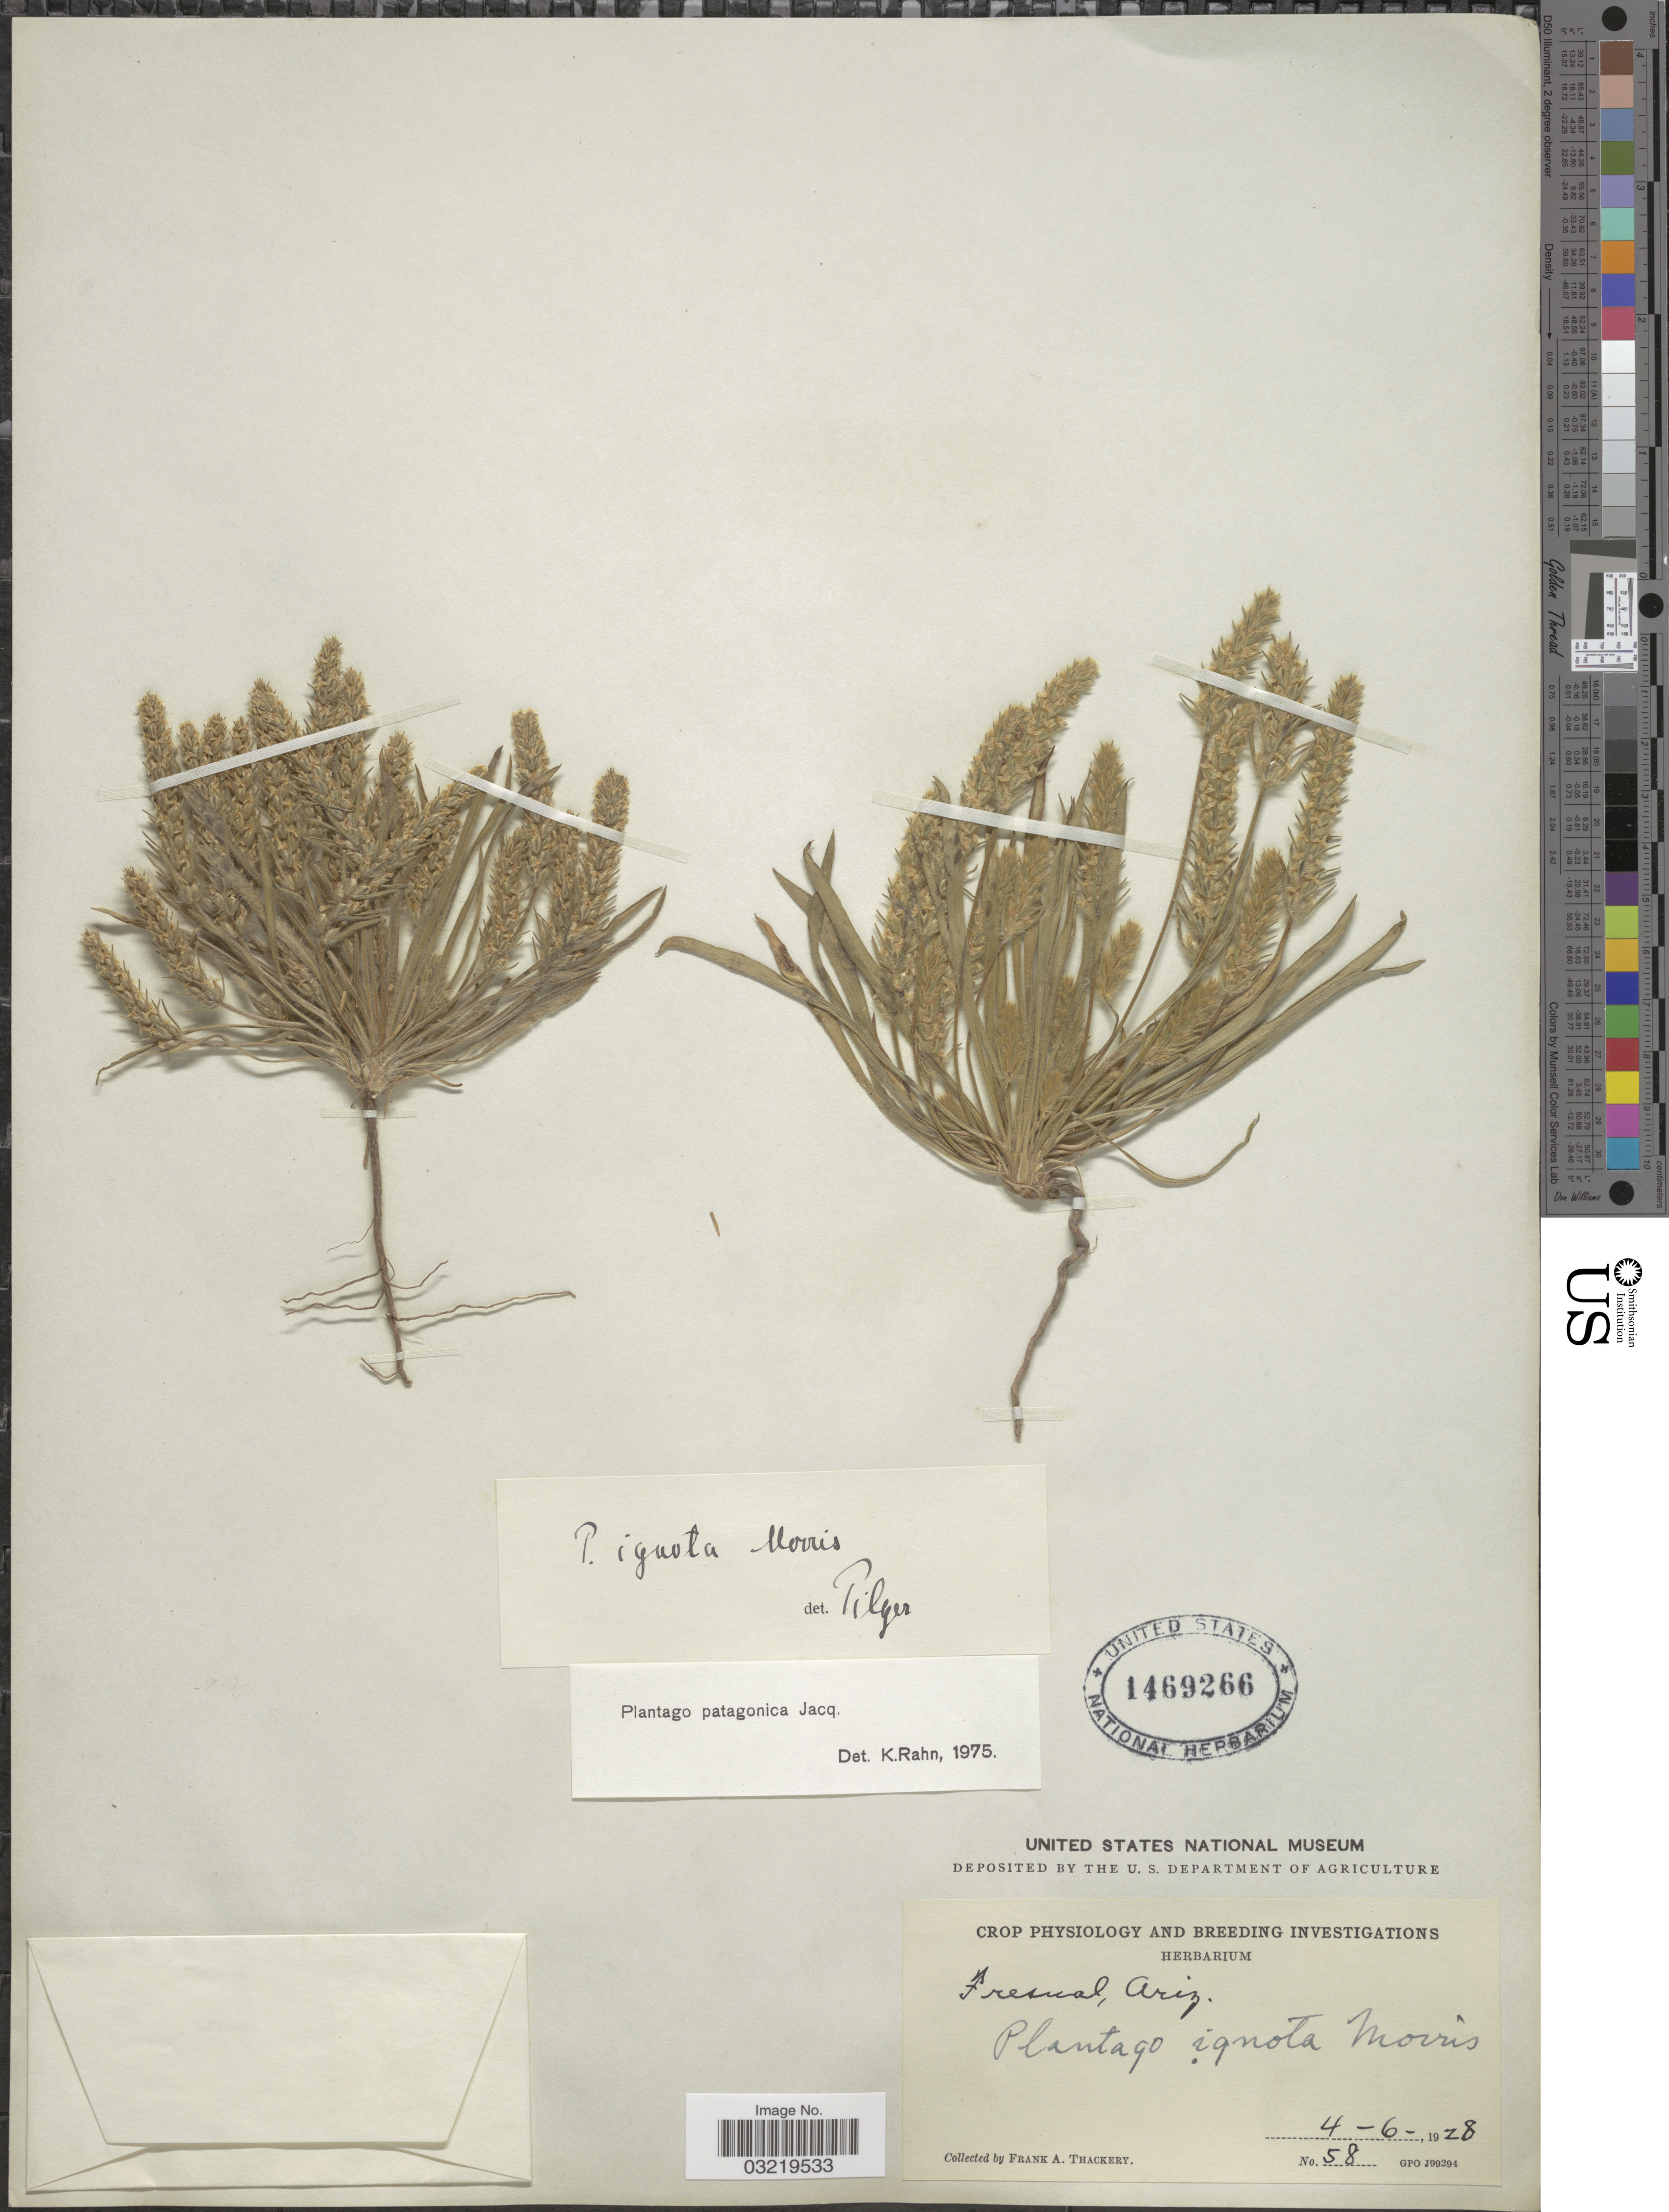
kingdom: Plantae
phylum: Tracheophyta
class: Magnoliopsida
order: Lamiales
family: Plantaginaceae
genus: Plantago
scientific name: Plantago patagonica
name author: Jacq.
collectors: F. Thackery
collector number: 58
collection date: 1928-04-06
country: United States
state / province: Arizona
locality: Fresnal.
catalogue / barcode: US 1469266